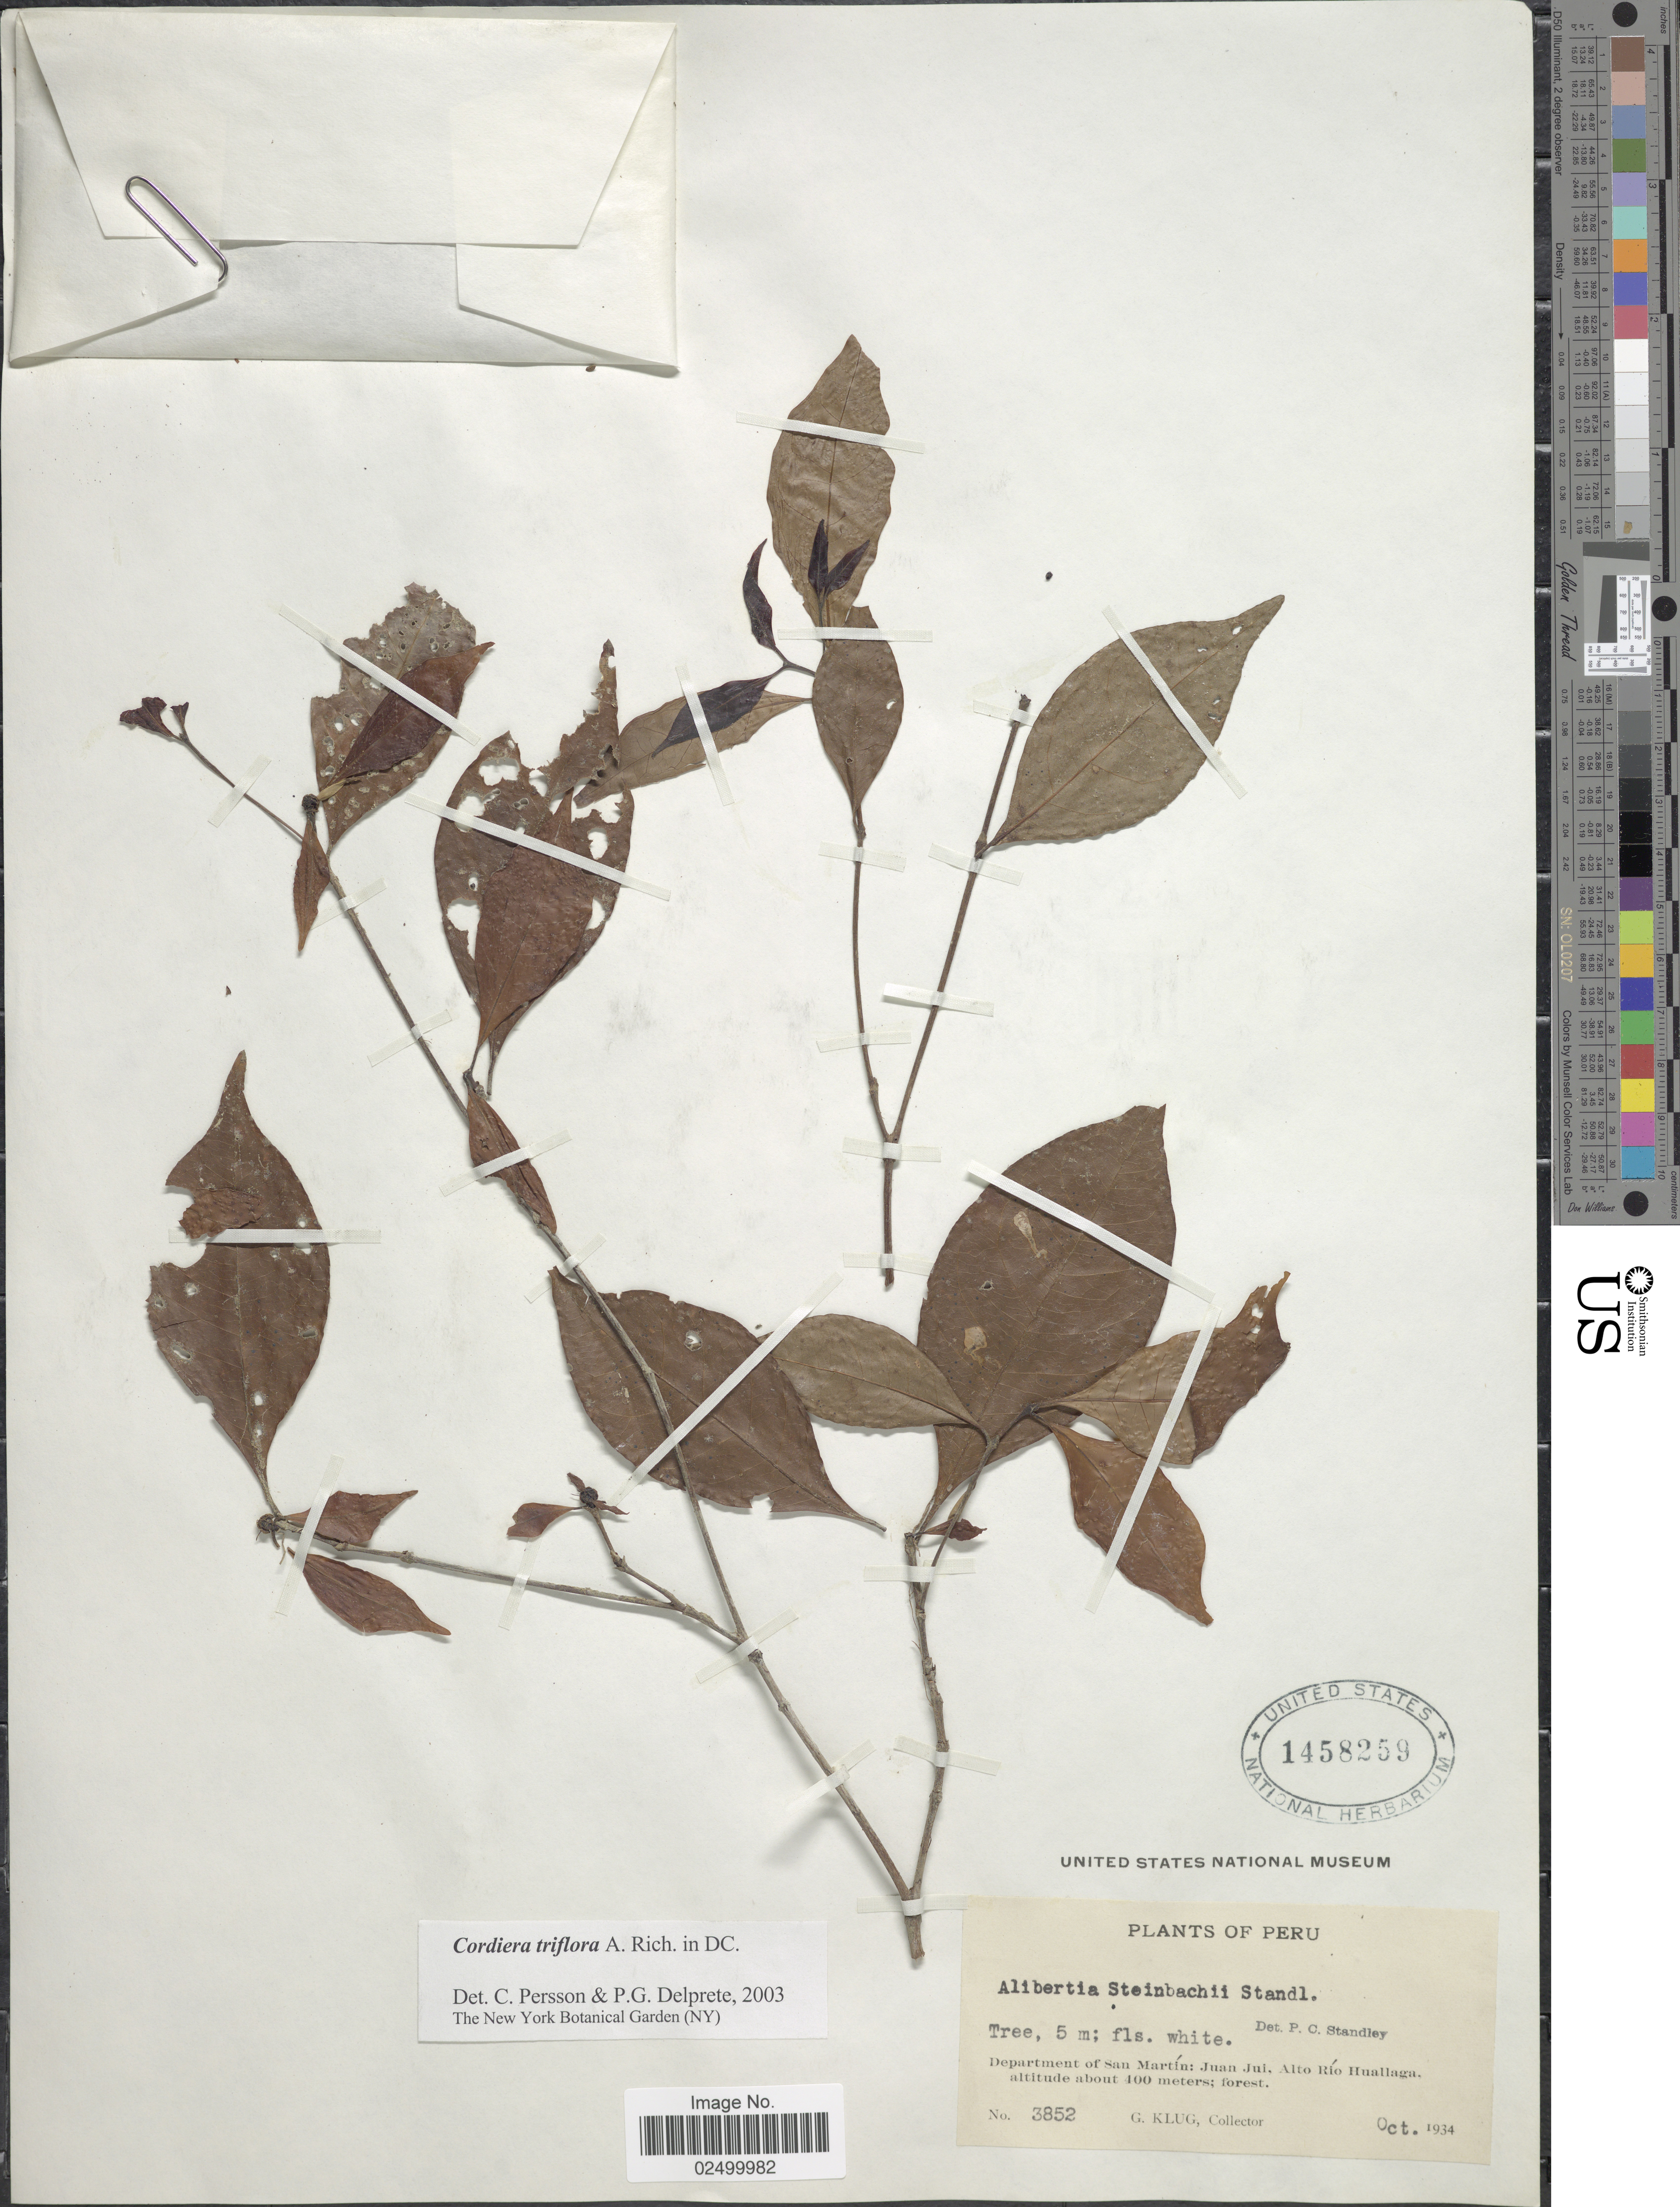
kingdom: Plantae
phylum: Tracheophyta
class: Magnoliopsida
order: Gentianales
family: Rubiaceae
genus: Cordiera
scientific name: Cordiera triflora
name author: A. Rich. ex DC.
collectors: G. Klug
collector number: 3852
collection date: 1934-10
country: Peru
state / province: San Martín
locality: Juan Jui, Alto Rio Huallaga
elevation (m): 400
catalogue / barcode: US 1458259